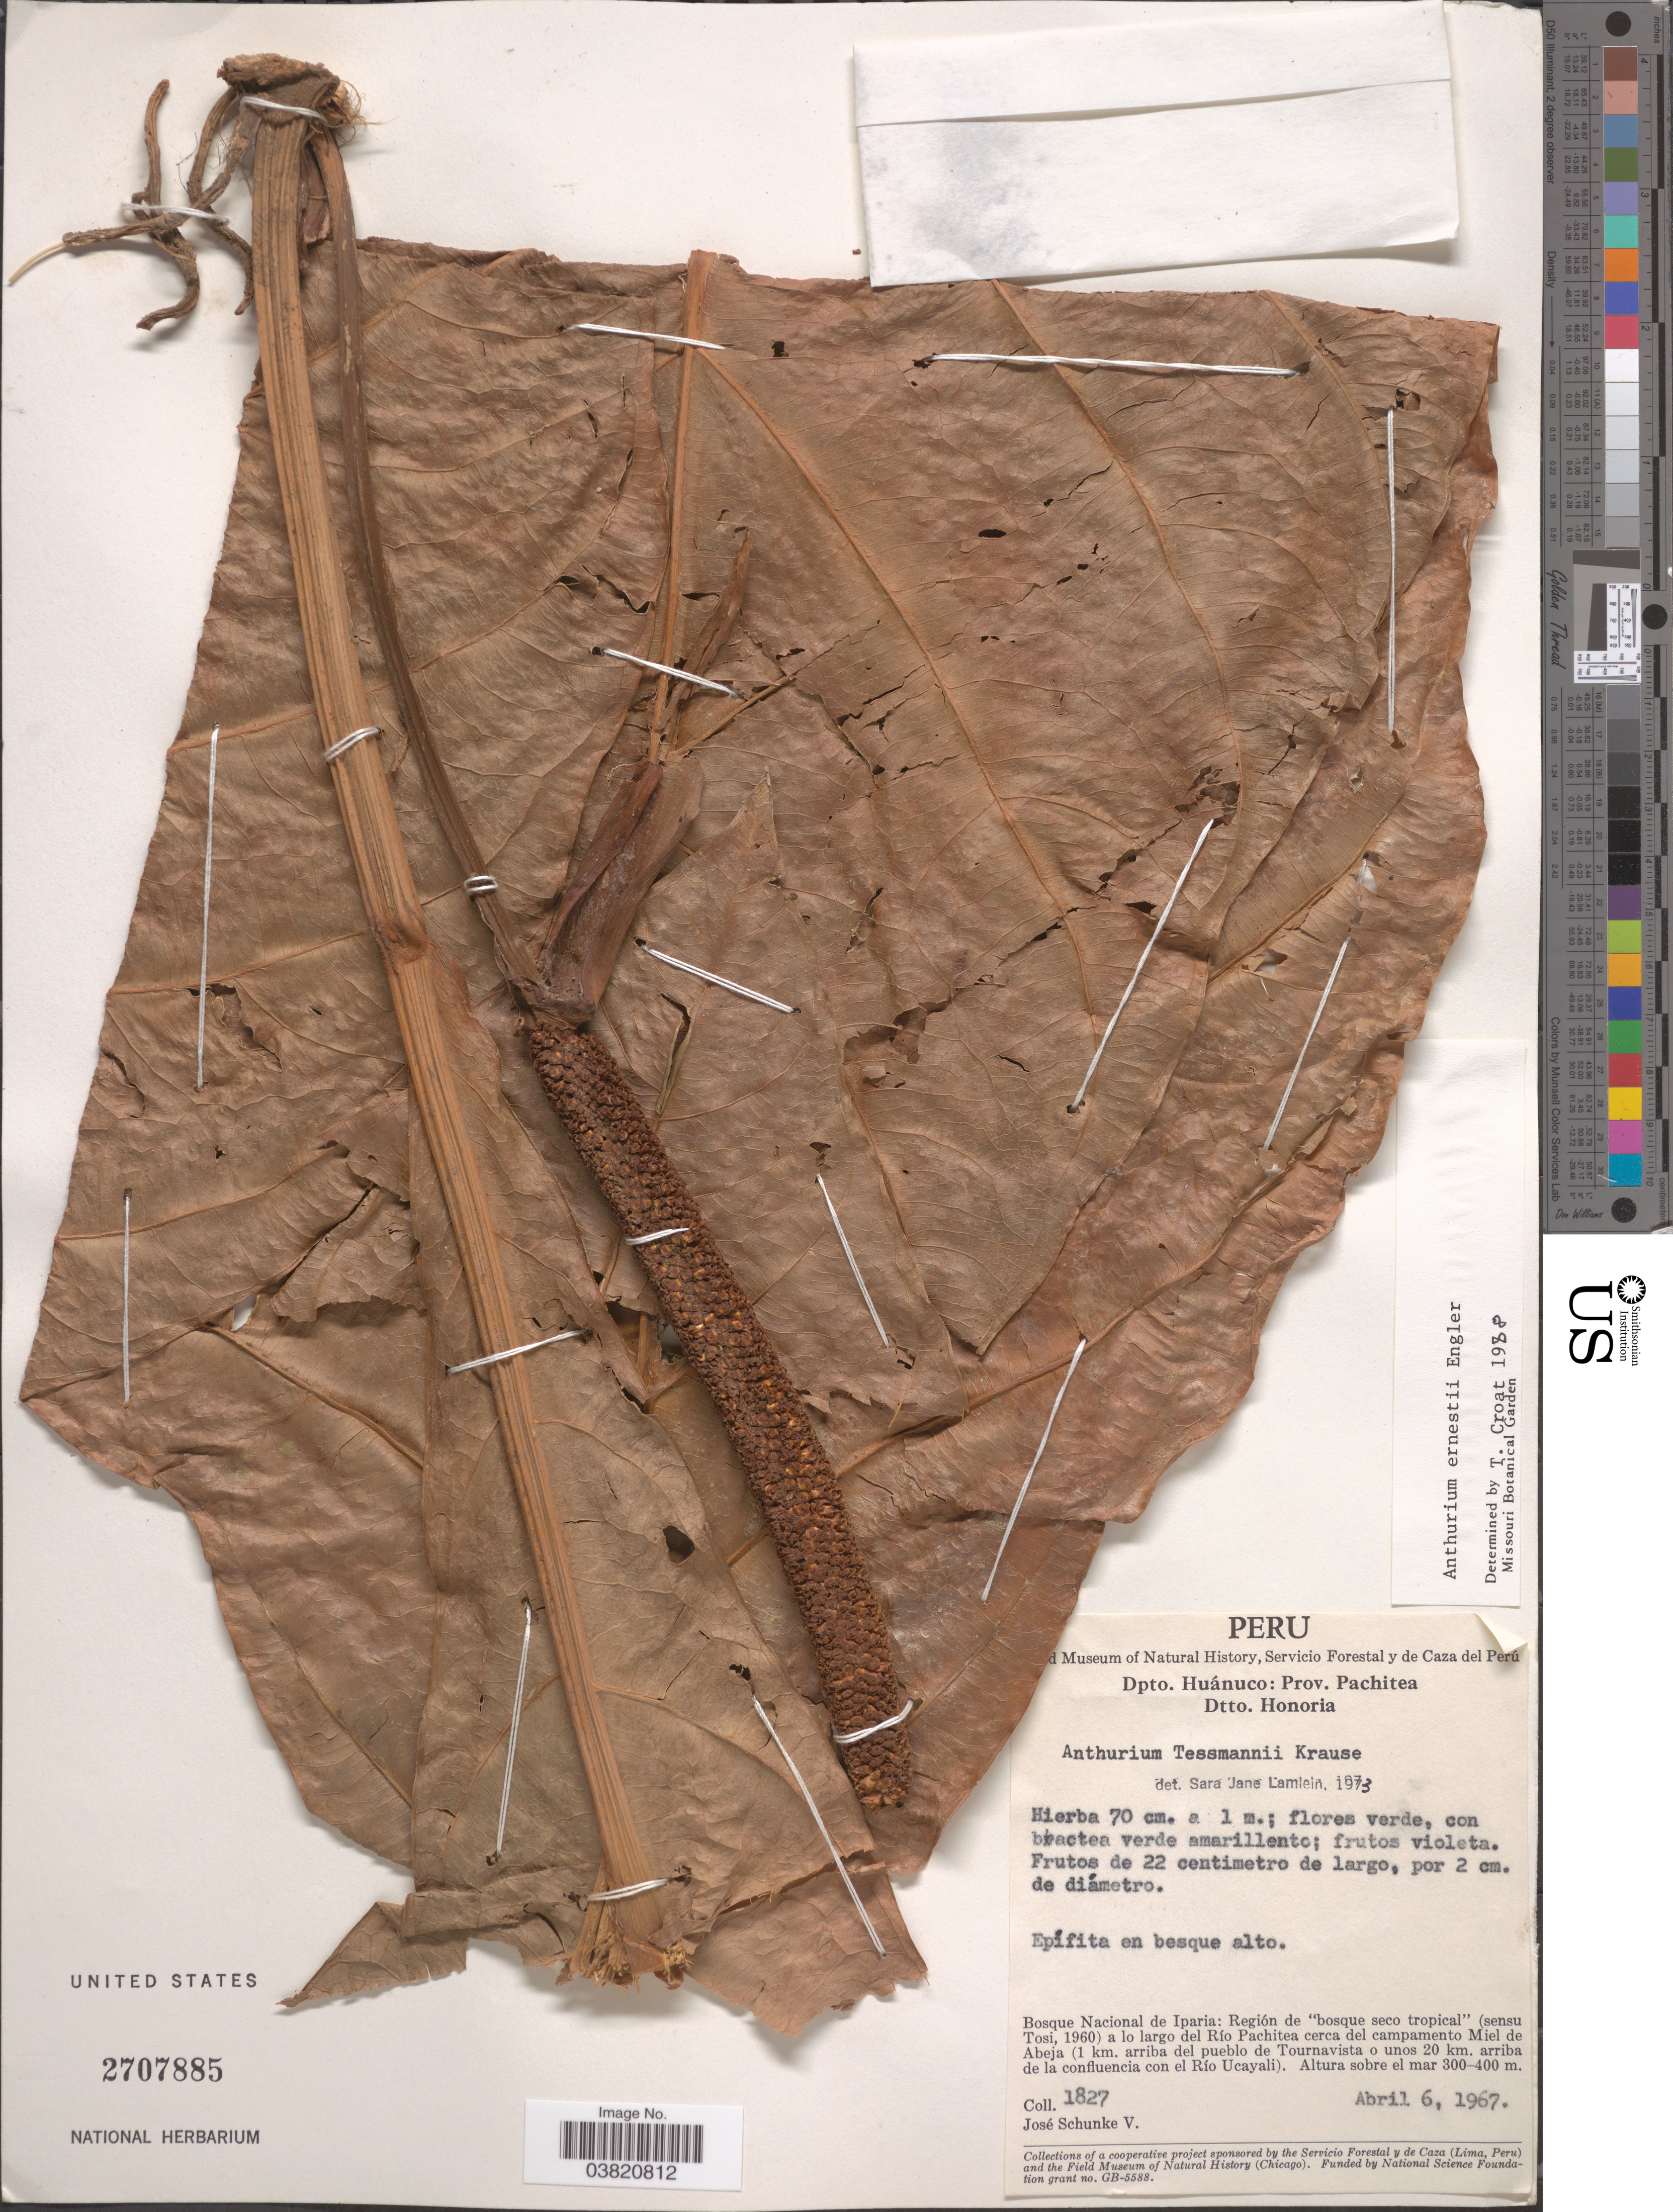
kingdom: Plantae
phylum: Tracheophyta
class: Liliopsida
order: Alismatales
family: Araceae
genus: Anthurium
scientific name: Anthurium eminens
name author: Schott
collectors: J. Schunke Vigo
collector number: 1827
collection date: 1967-04-06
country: Peru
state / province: Huánuco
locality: Dpto. Huánuco: Prov. Pachitea. Dtto. Honoria. Bosque Nacional de Iparia: Región de "bosque seco tropical" (sensu Tosi, 1960) a lo largo del Río Pachitea cerca del campamento Miel de Abeja (1 km. arriba del pueblo de Tournavista o unos 20 km. arriba de la confleuncia con el Río Ucayali).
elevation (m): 300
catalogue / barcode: US 2707885